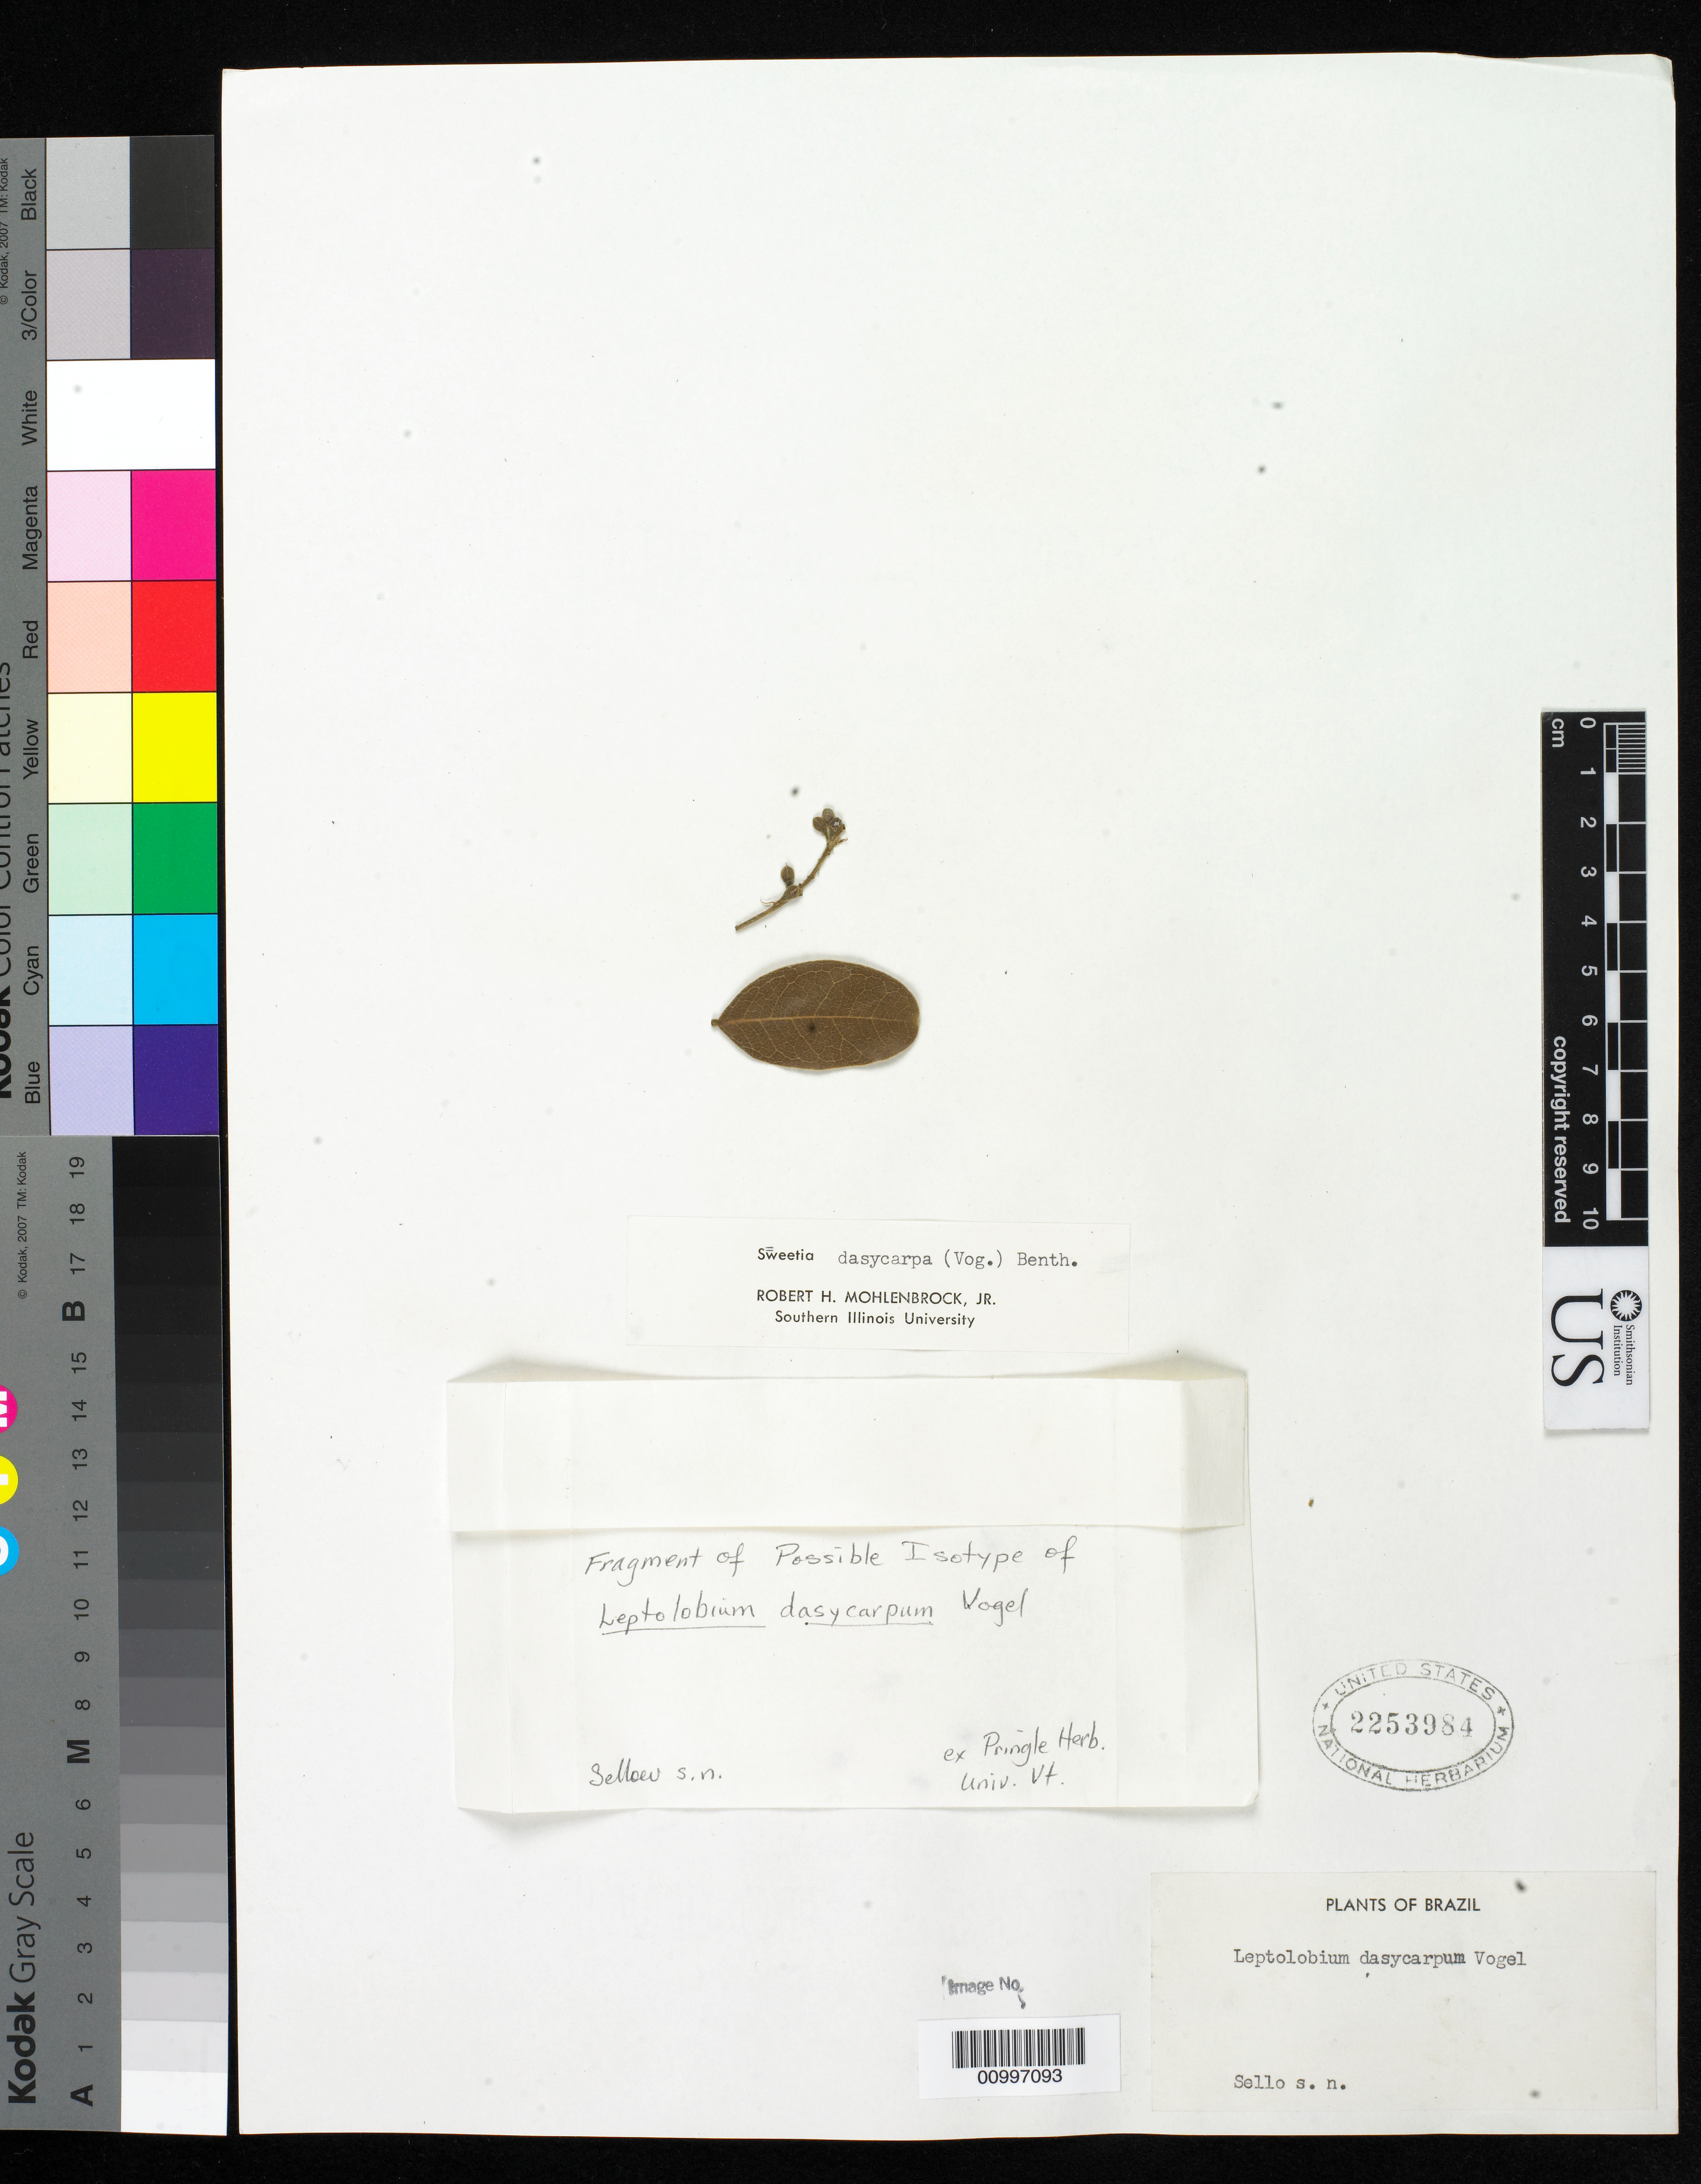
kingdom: Plantae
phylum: Tracheophyta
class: Magnoliopsida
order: Fabales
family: Fabaceae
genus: Leptolobium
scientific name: Leptolobium dasycarpum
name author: Vogel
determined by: Mohlenbrock, Robert H., Jr.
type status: Isotype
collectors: F. Sellow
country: Brazil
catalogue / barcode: US 2253984